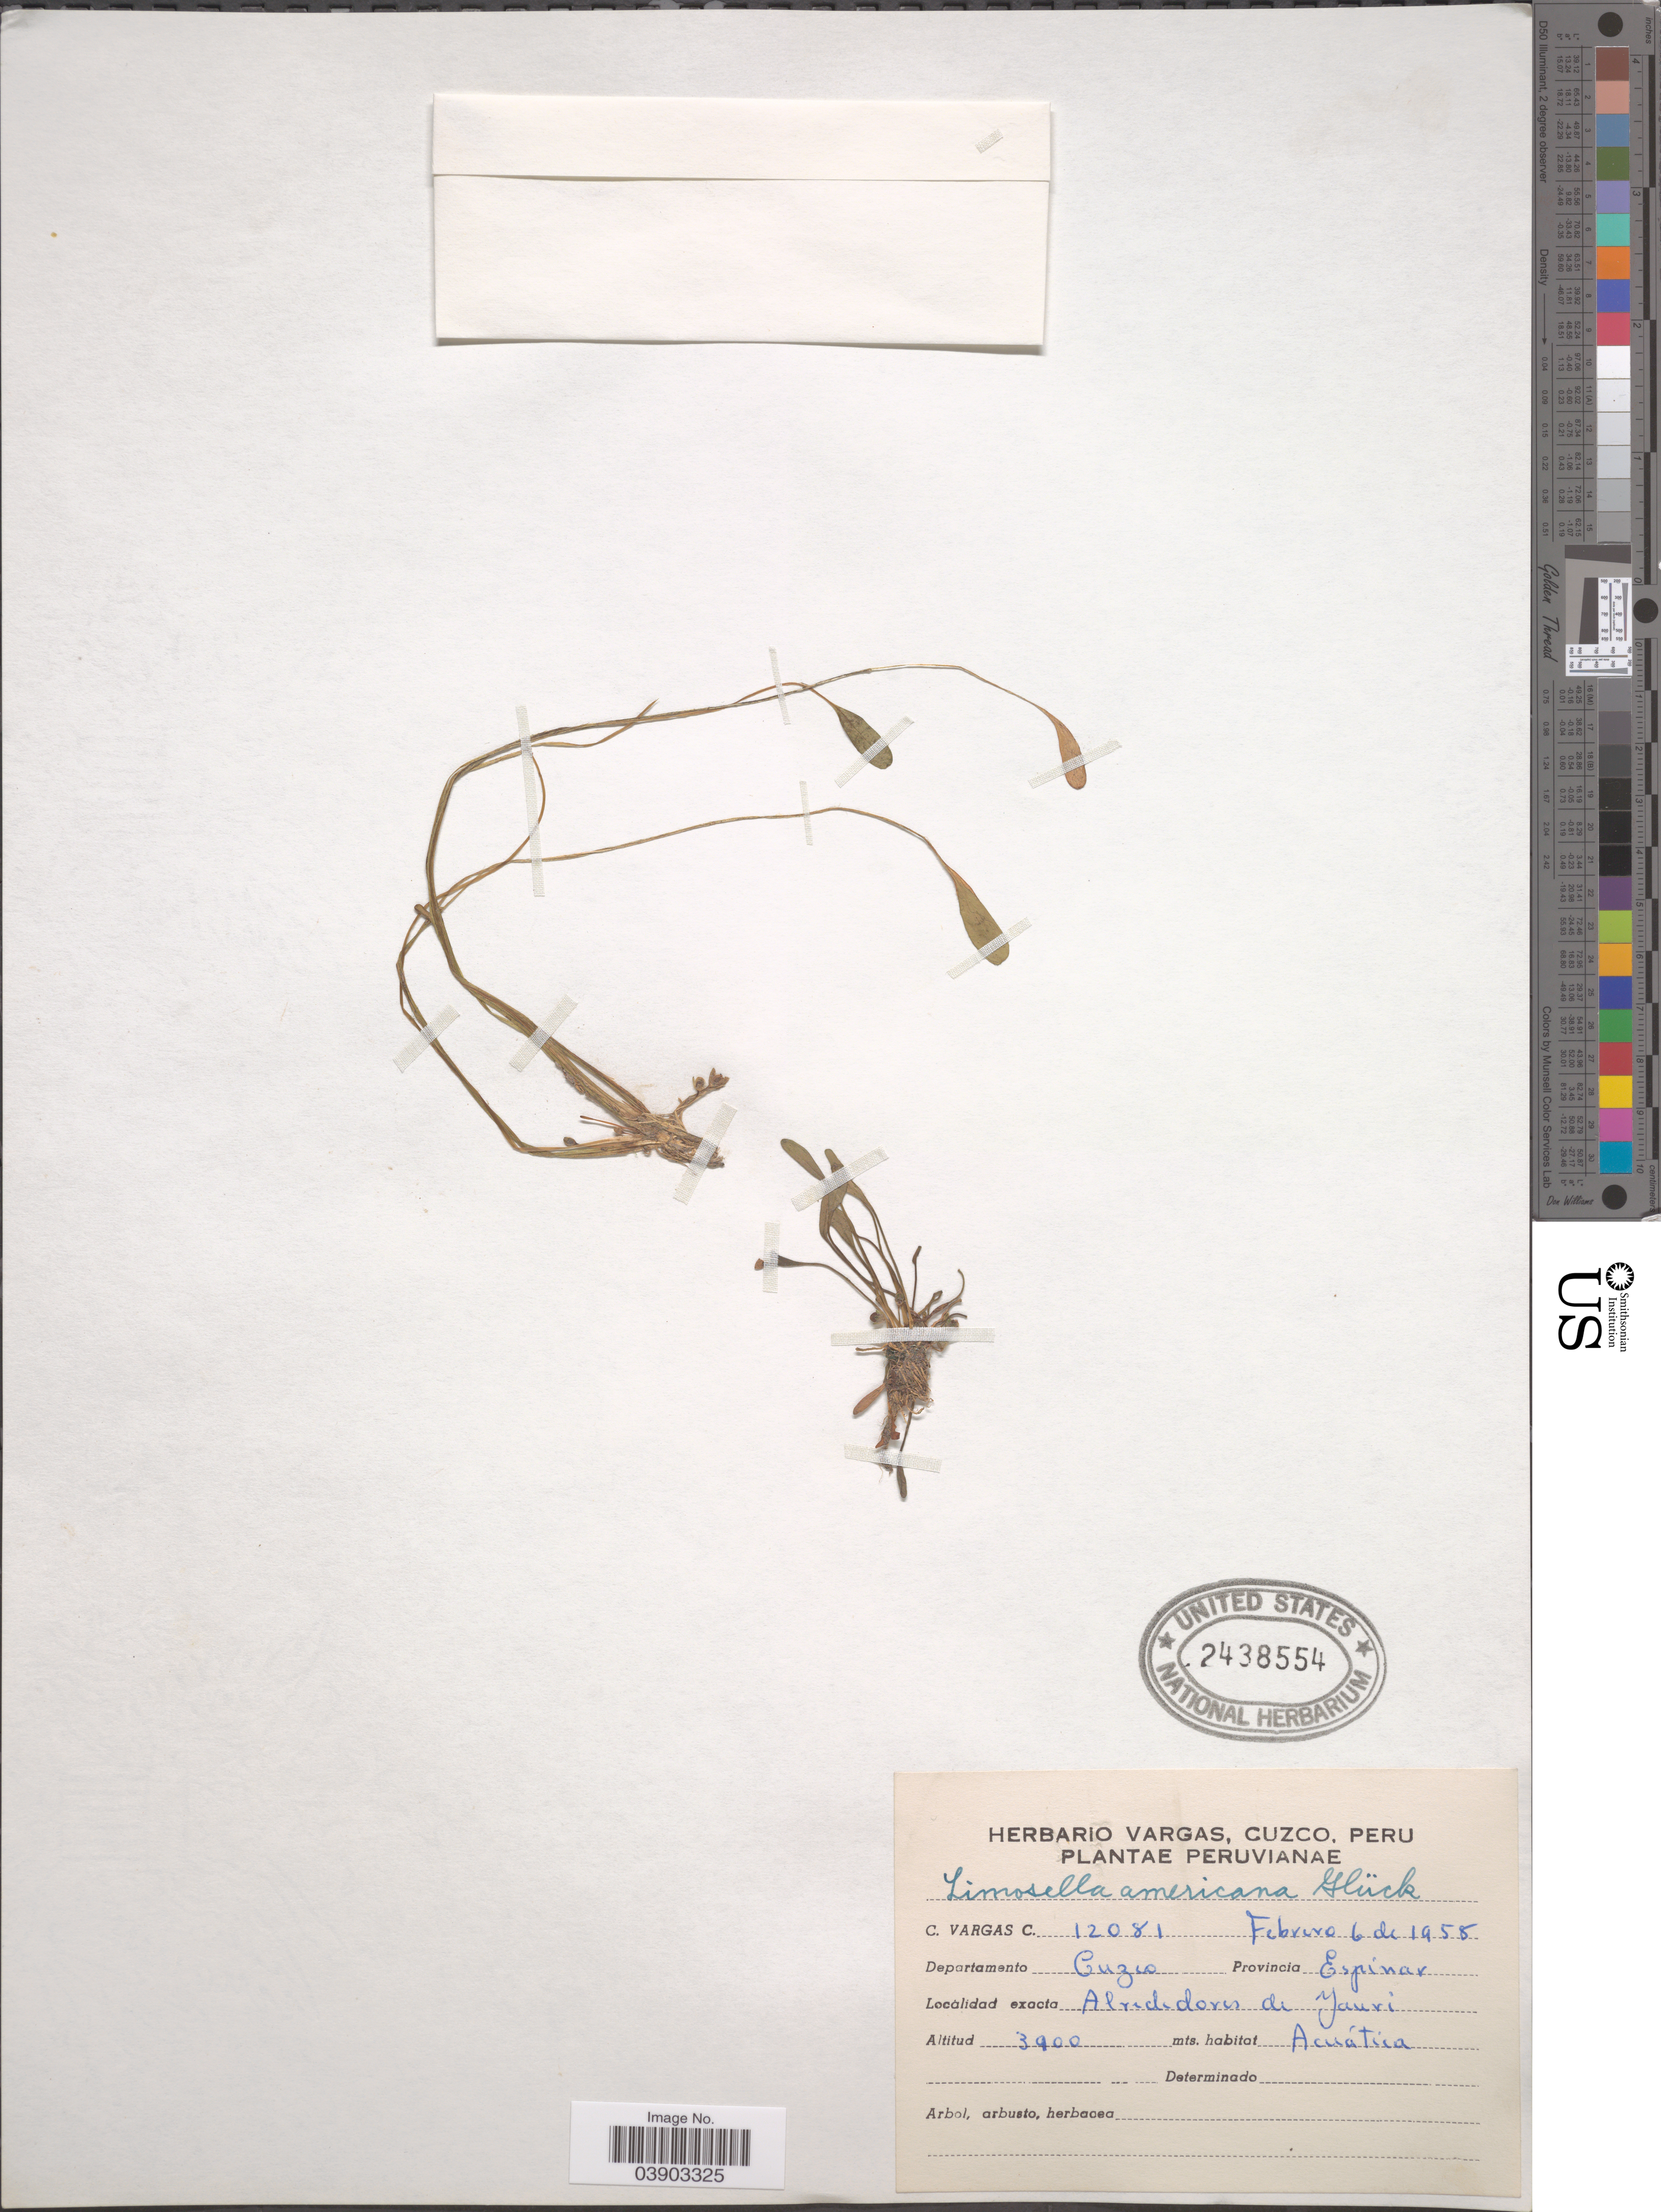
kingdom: Plantae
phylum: Tracheophyta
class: Magnoliopsida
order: Lamiales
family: Scrophulariaceae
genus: Limosella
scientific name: Limosella aquatica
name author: L.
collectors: C. Vargas Calderón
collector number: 12081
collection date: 1958-02-06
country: Peru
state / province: Cusco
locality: Departamento Cuzco. Provincia Espinar. Alrededores de Yauri.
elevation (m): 3900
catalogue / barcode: US 2438554